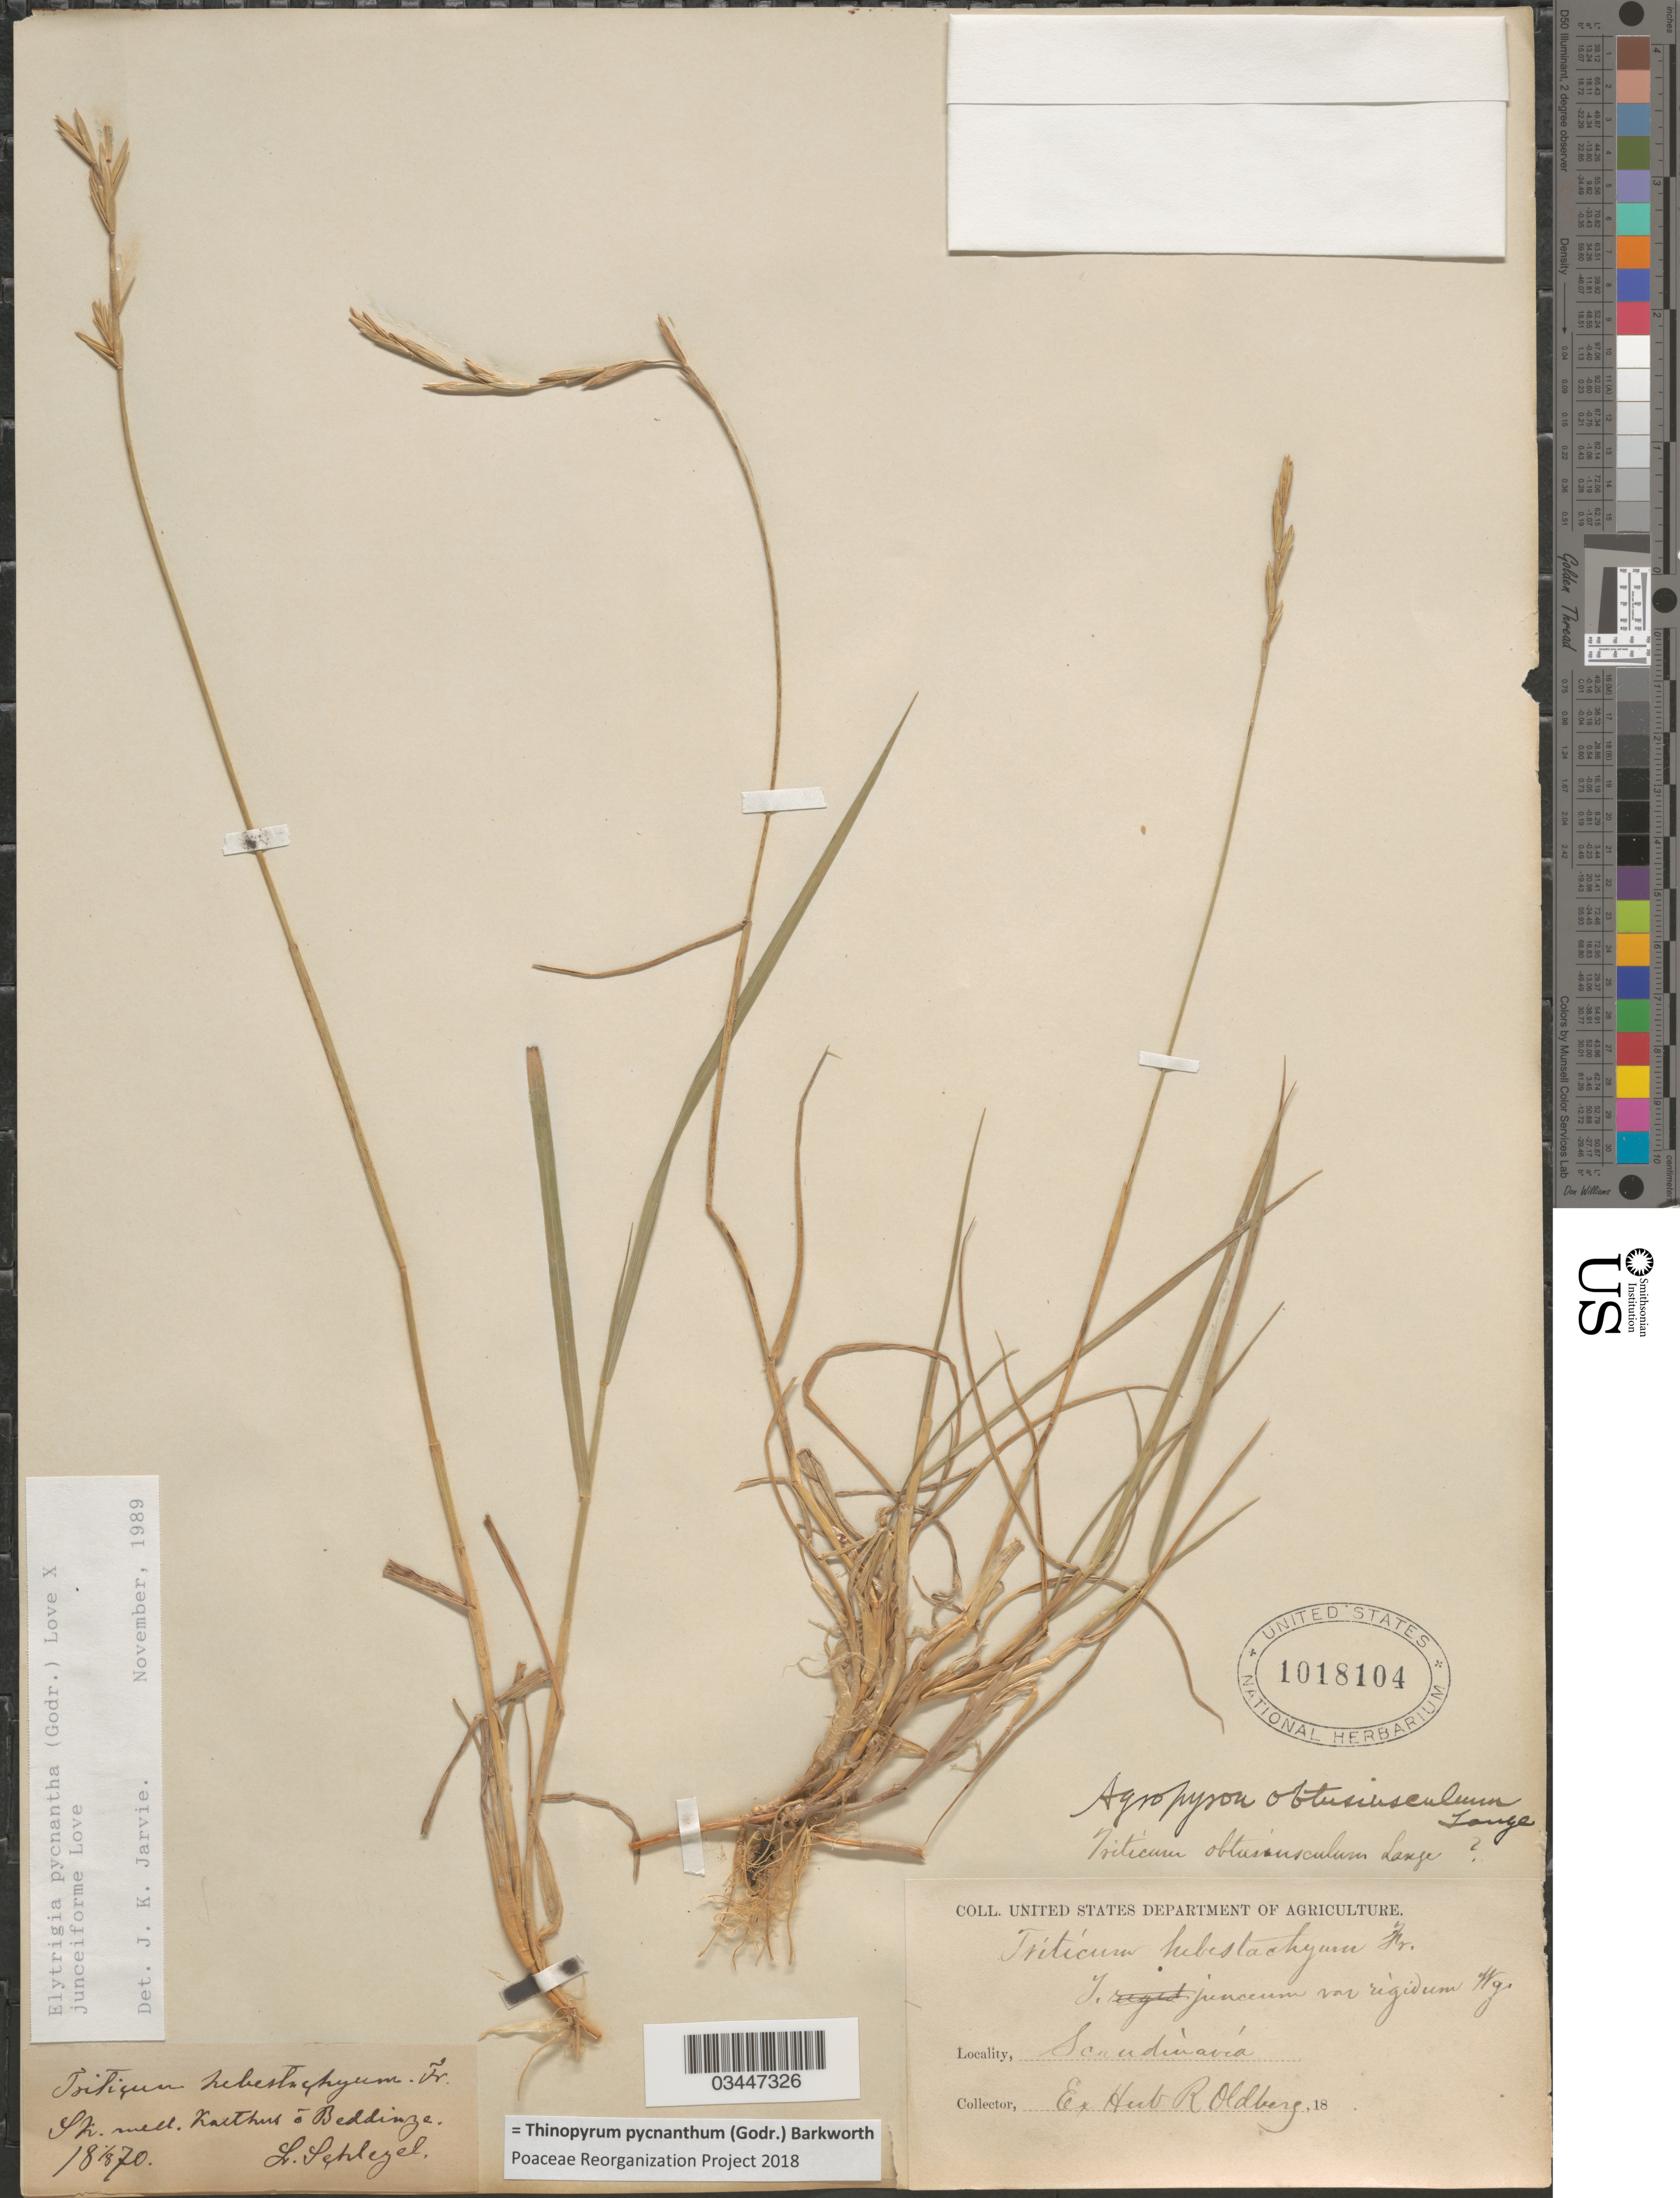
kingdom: Plantae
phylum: Tracheophyta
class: Liliopsida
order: Poales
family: Poaceae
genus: Thinopyrum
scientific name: Thinopyrum pycnanthum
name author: (Godr.) Barkworth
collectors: L. Schlegel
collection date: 1870-08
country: Sweden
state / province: Skåne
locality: Sk. mell, Karthus ó Beddinge. Scandinavia.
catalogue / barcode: US 1018104